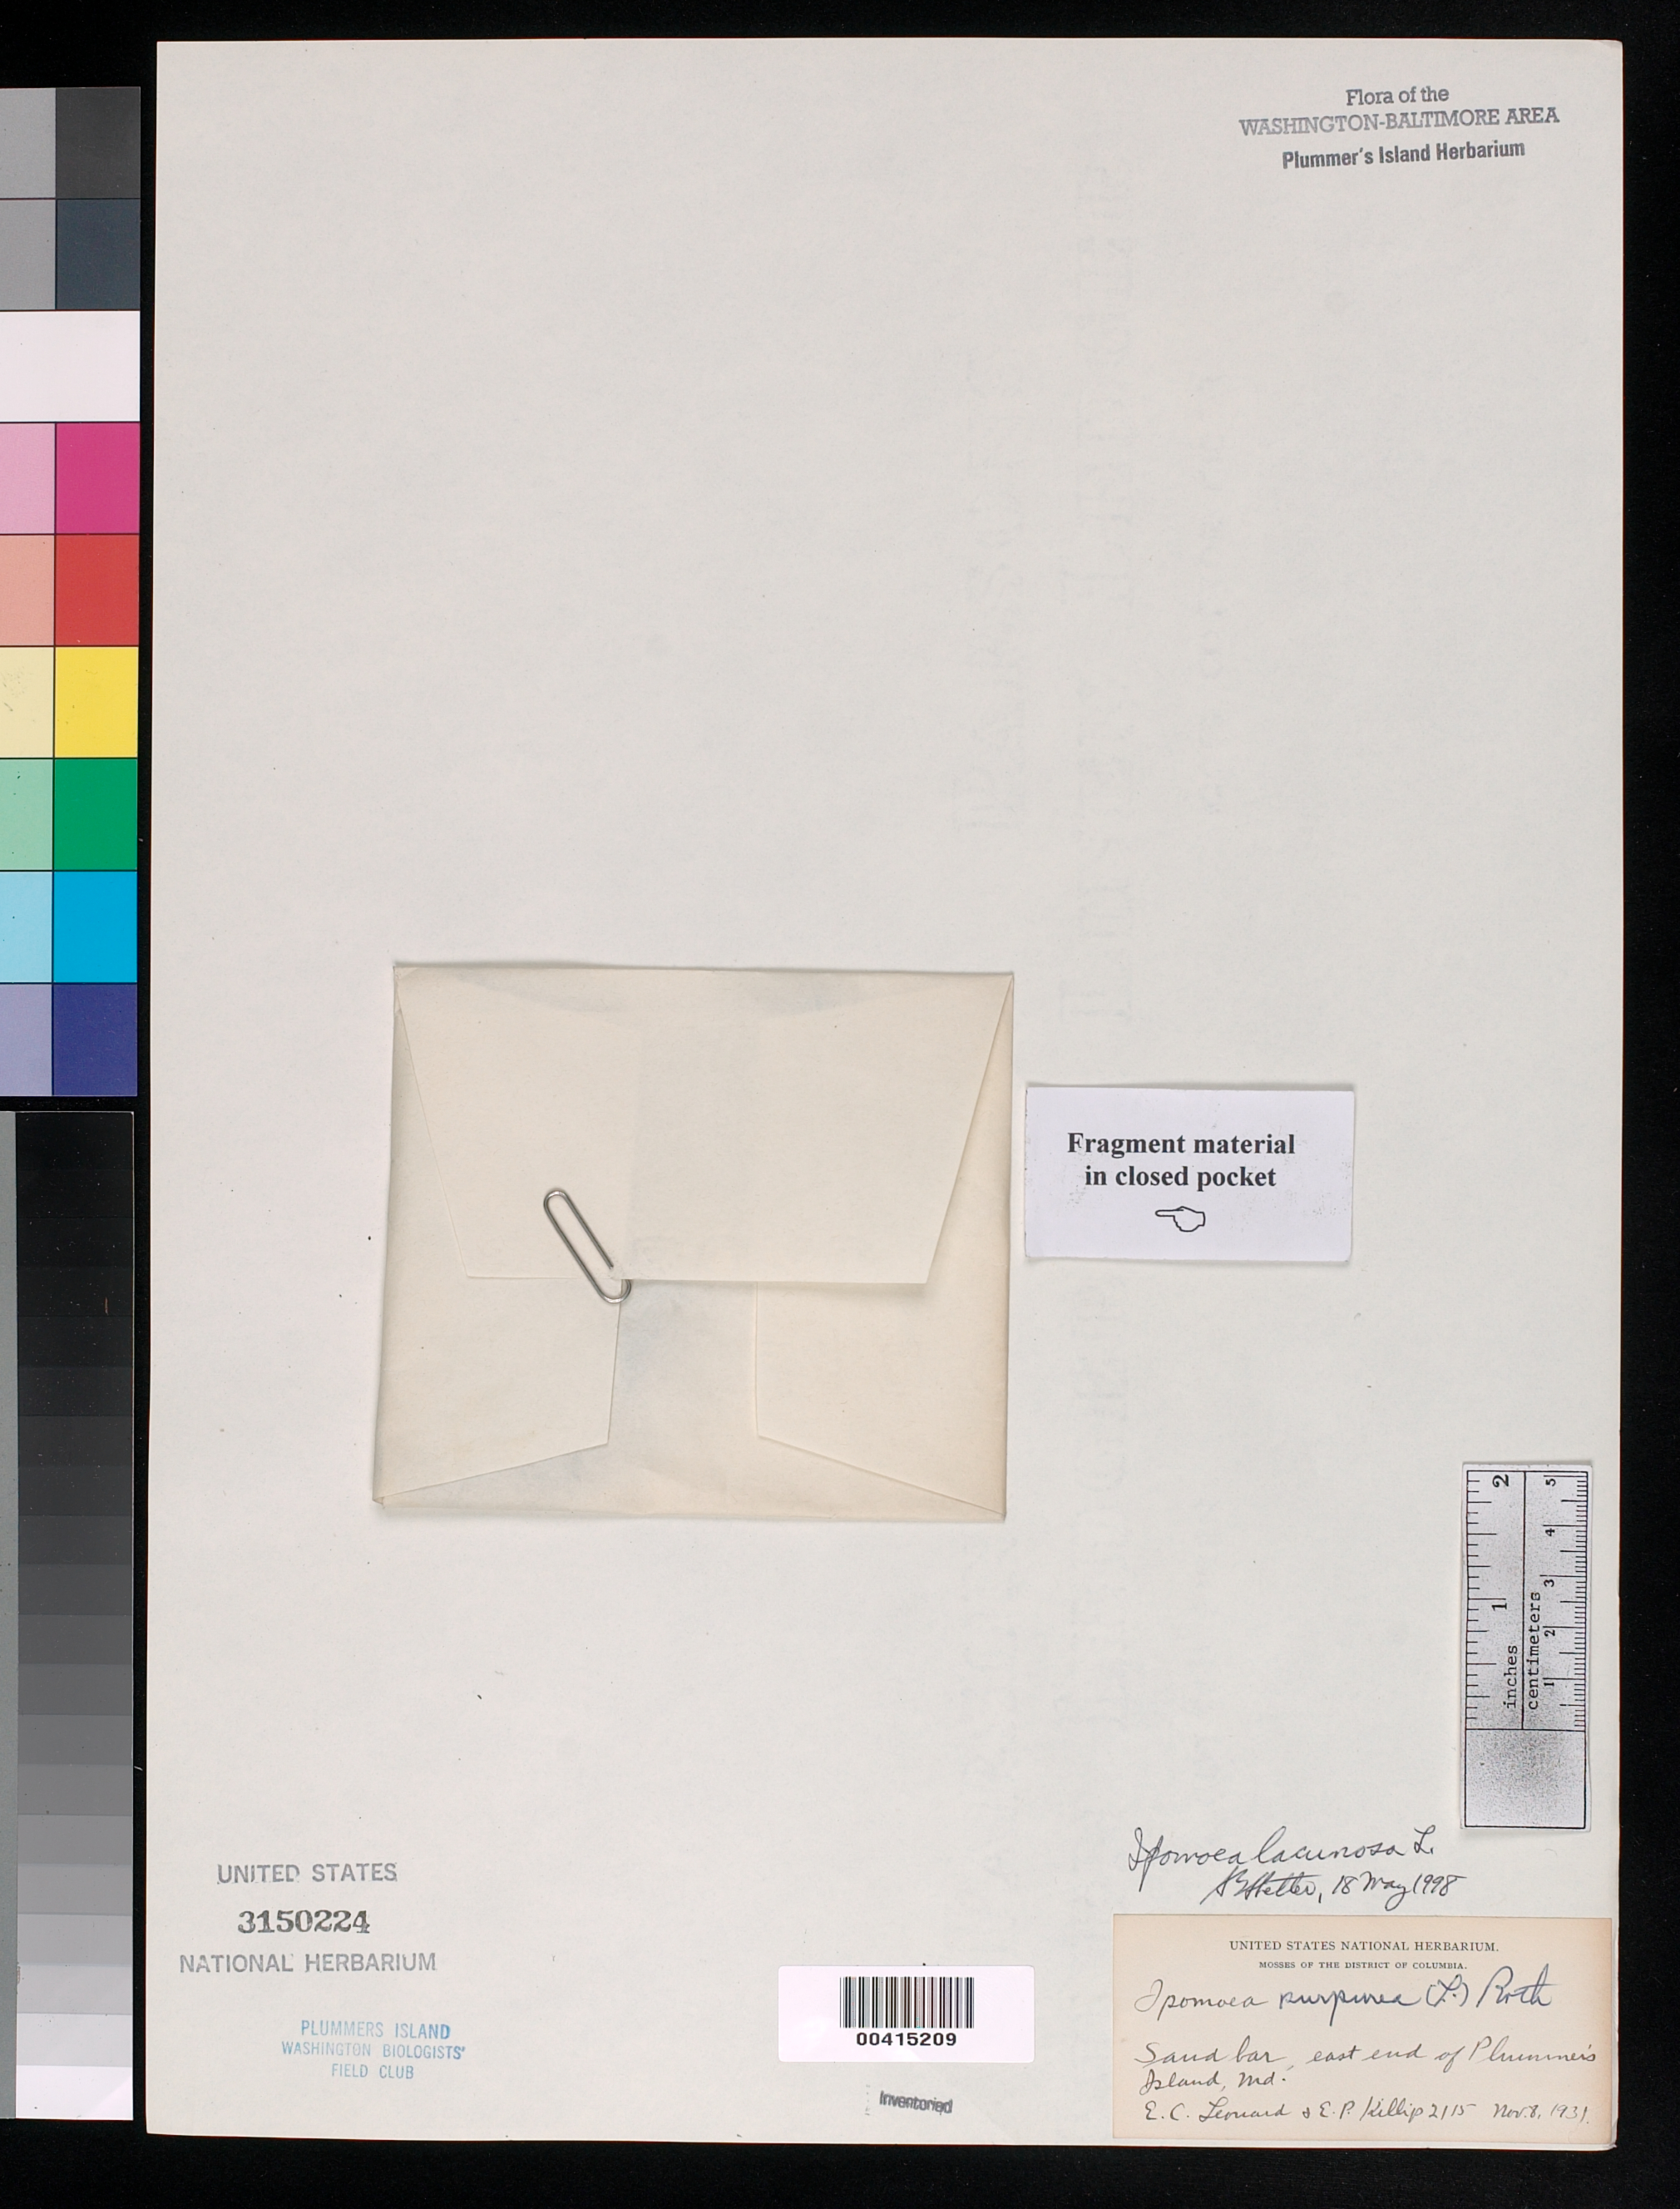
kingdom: Plantae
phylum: Tracheophyta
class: Magnoliopsida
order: Solanales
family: Convolvulaceae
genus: Ipomoea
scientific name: Ipomoea lacunosa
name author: L.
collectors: E. C. Leonard & E. P. Killip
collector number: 2115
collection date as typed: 08 Nov 1931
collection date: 1931-11-08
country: United States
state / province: Maryland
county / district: Montgomery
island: Plummers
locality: Plummer's Island; sandbar, east end Plummers Island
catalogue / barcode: US 3150224